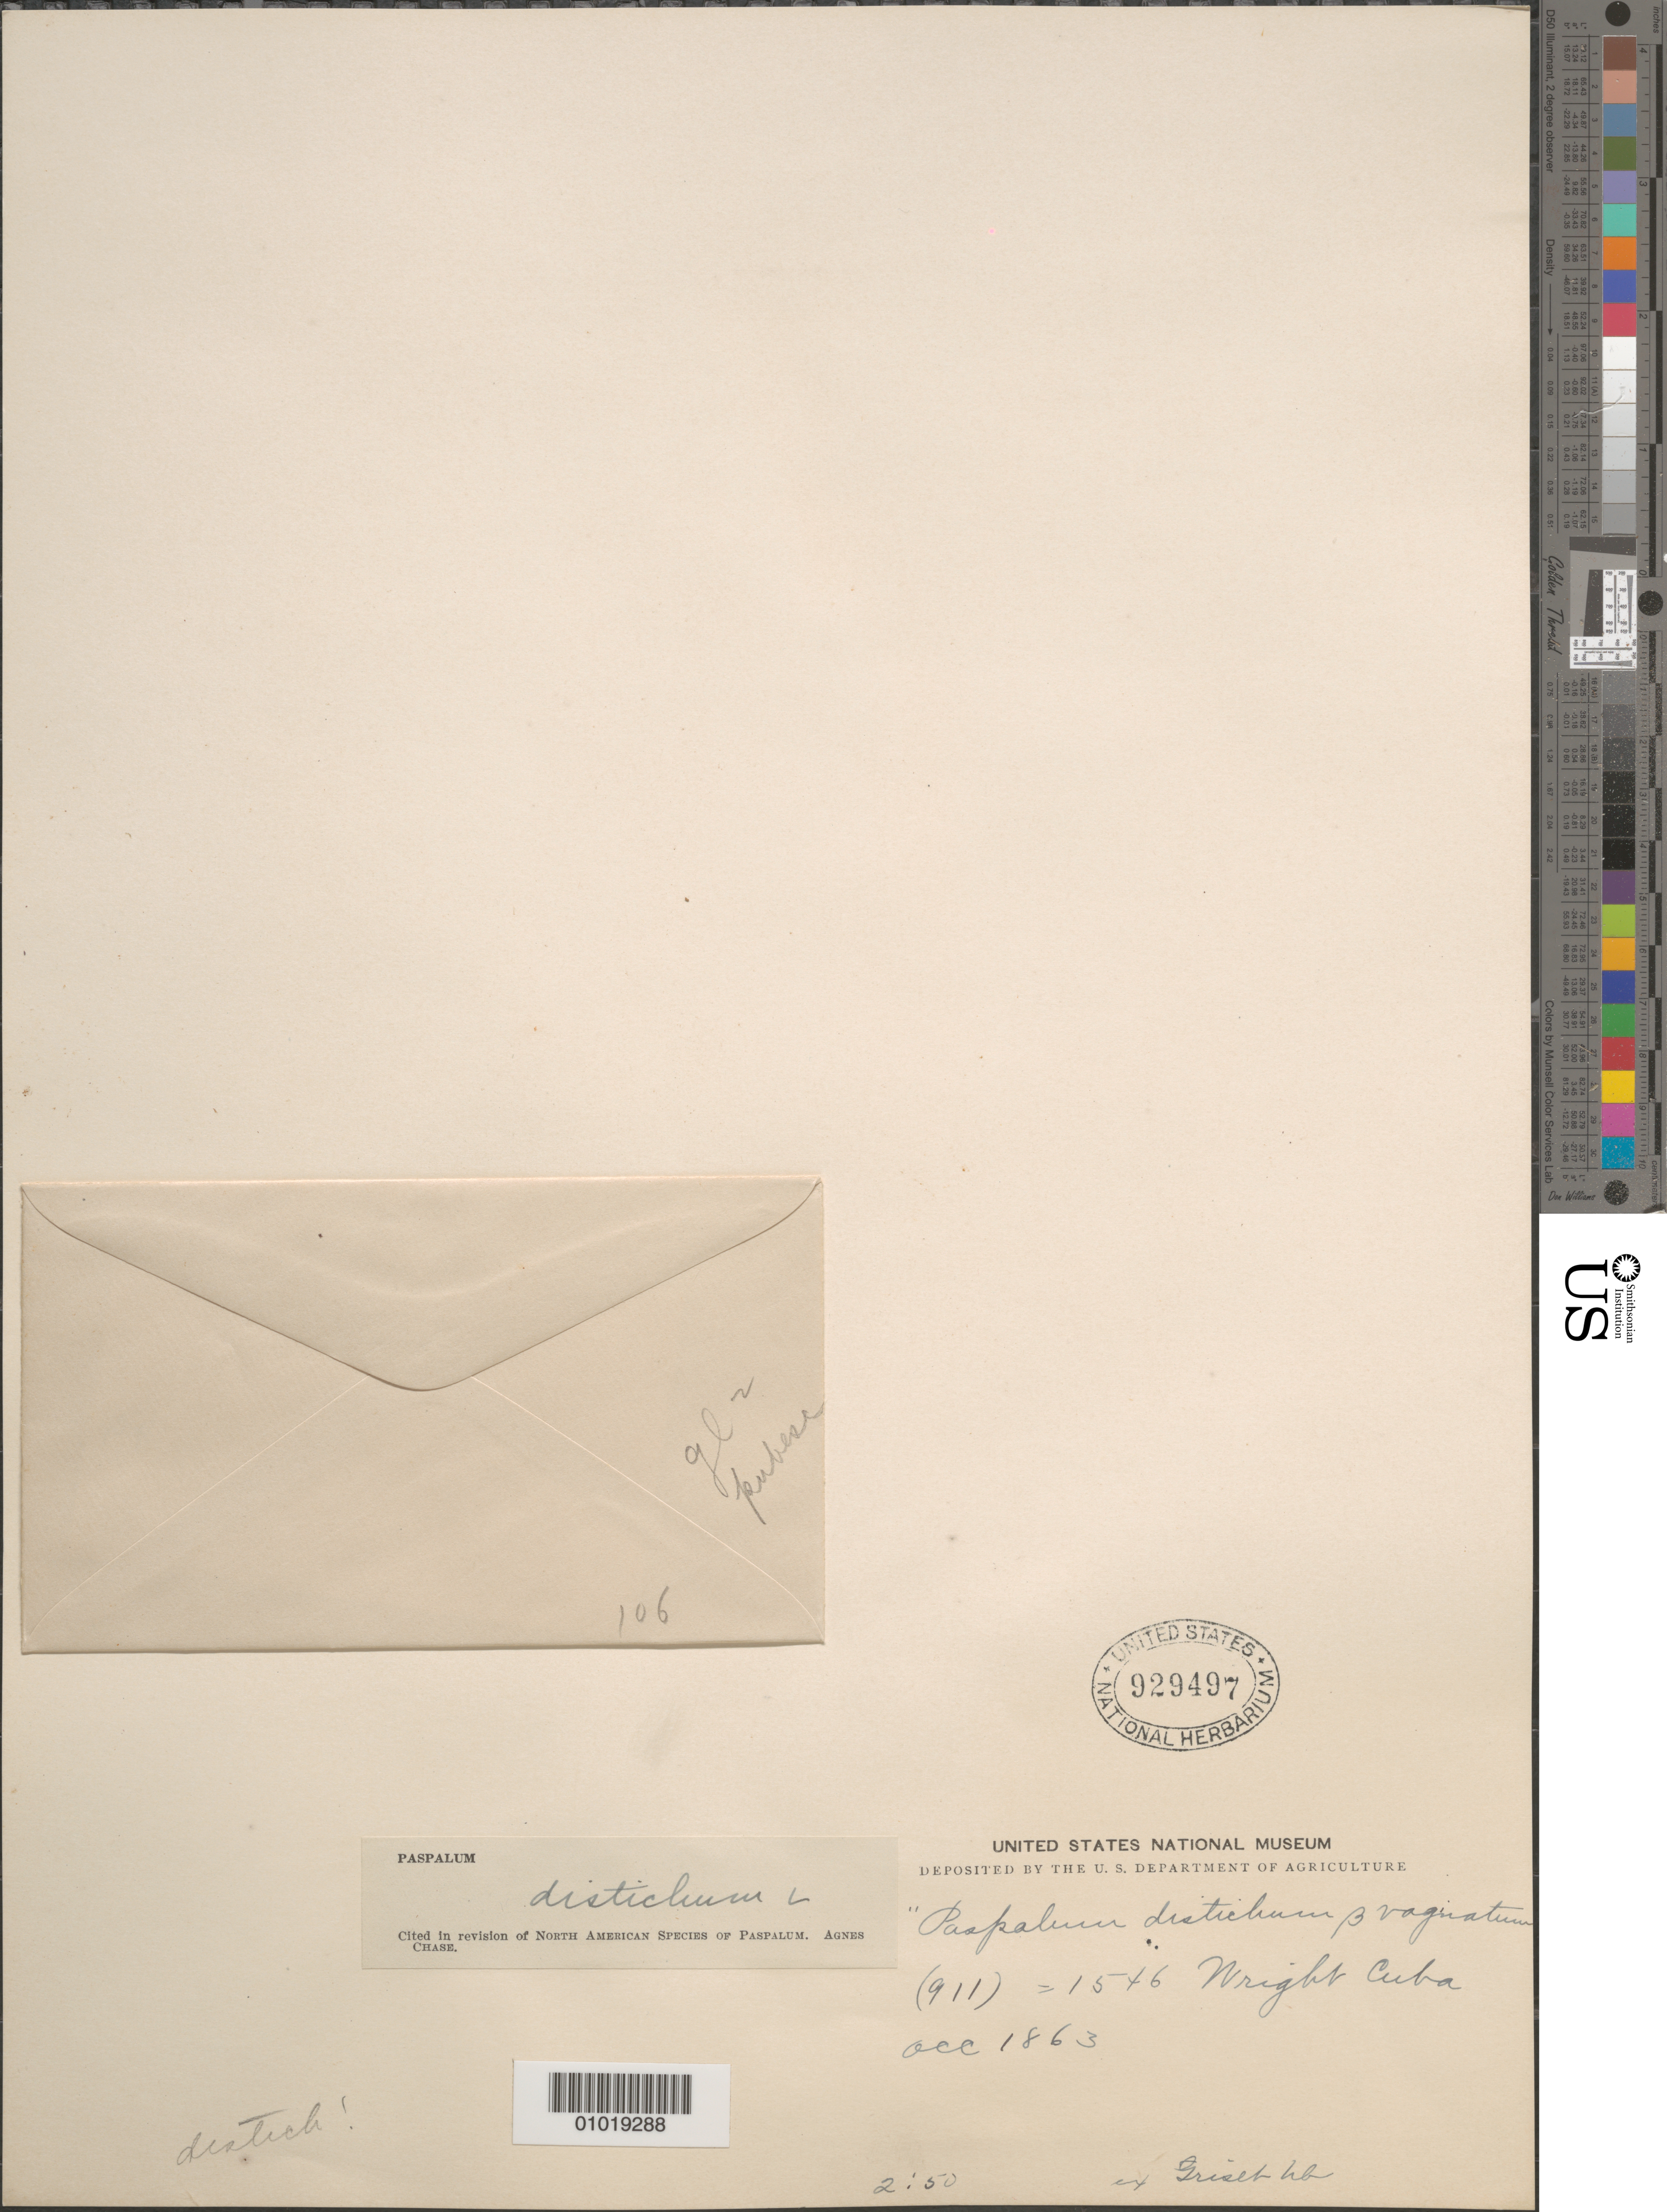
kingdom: Plantae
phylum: Tracheophyta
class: Liliopsida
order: Poales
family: Poaceae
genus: Paspalum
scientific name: Paspalum distichum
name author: L.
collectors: C. Wright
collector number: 1546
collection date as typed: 1865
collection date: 1863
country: Cuba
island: Cuba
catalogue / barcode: US 929497